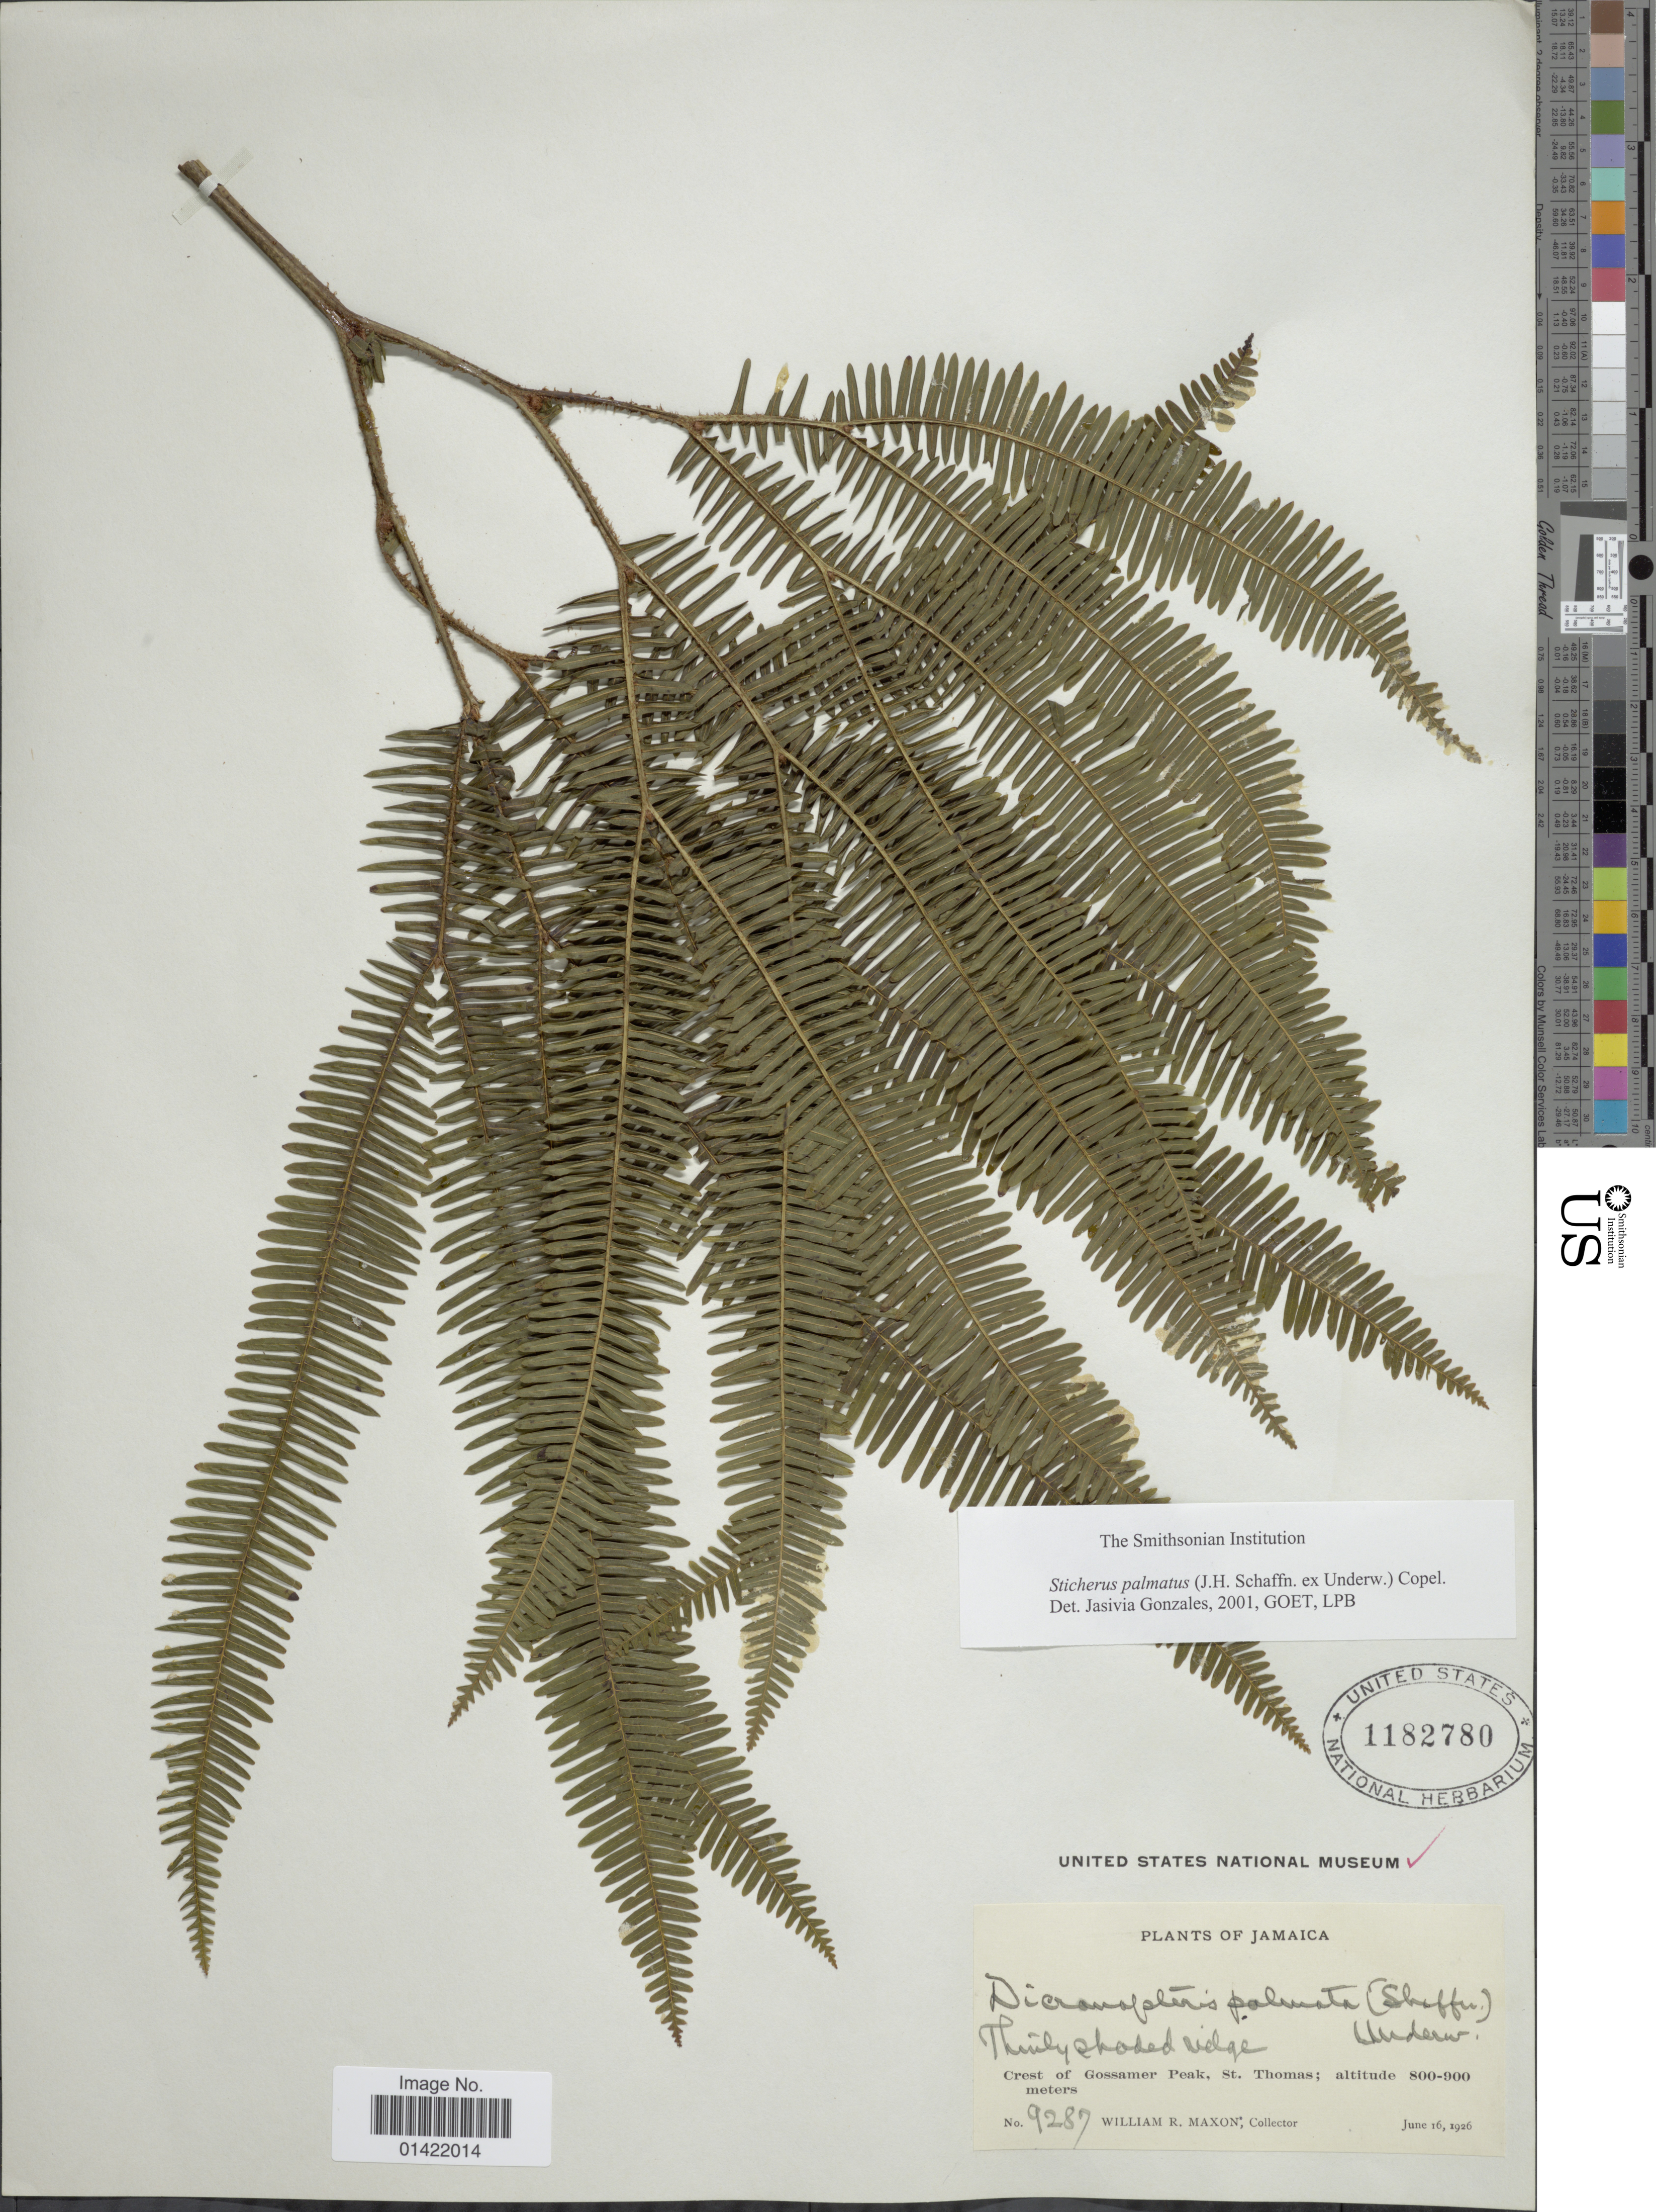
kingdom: Plantae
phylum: Tracheophyta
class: Polypodiopsida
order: Gleicheniales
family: Gleicheniaceae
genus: Sticherus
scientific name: Sticherus furcatus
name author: (L.) Ching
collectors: W. R. Maxon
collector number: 9287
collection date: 1926-06-16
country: Jamaica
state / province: Saint Thomas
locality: Crest of Gossamer Peak, St. Thomas.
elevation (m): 800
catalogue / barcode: US 1182780